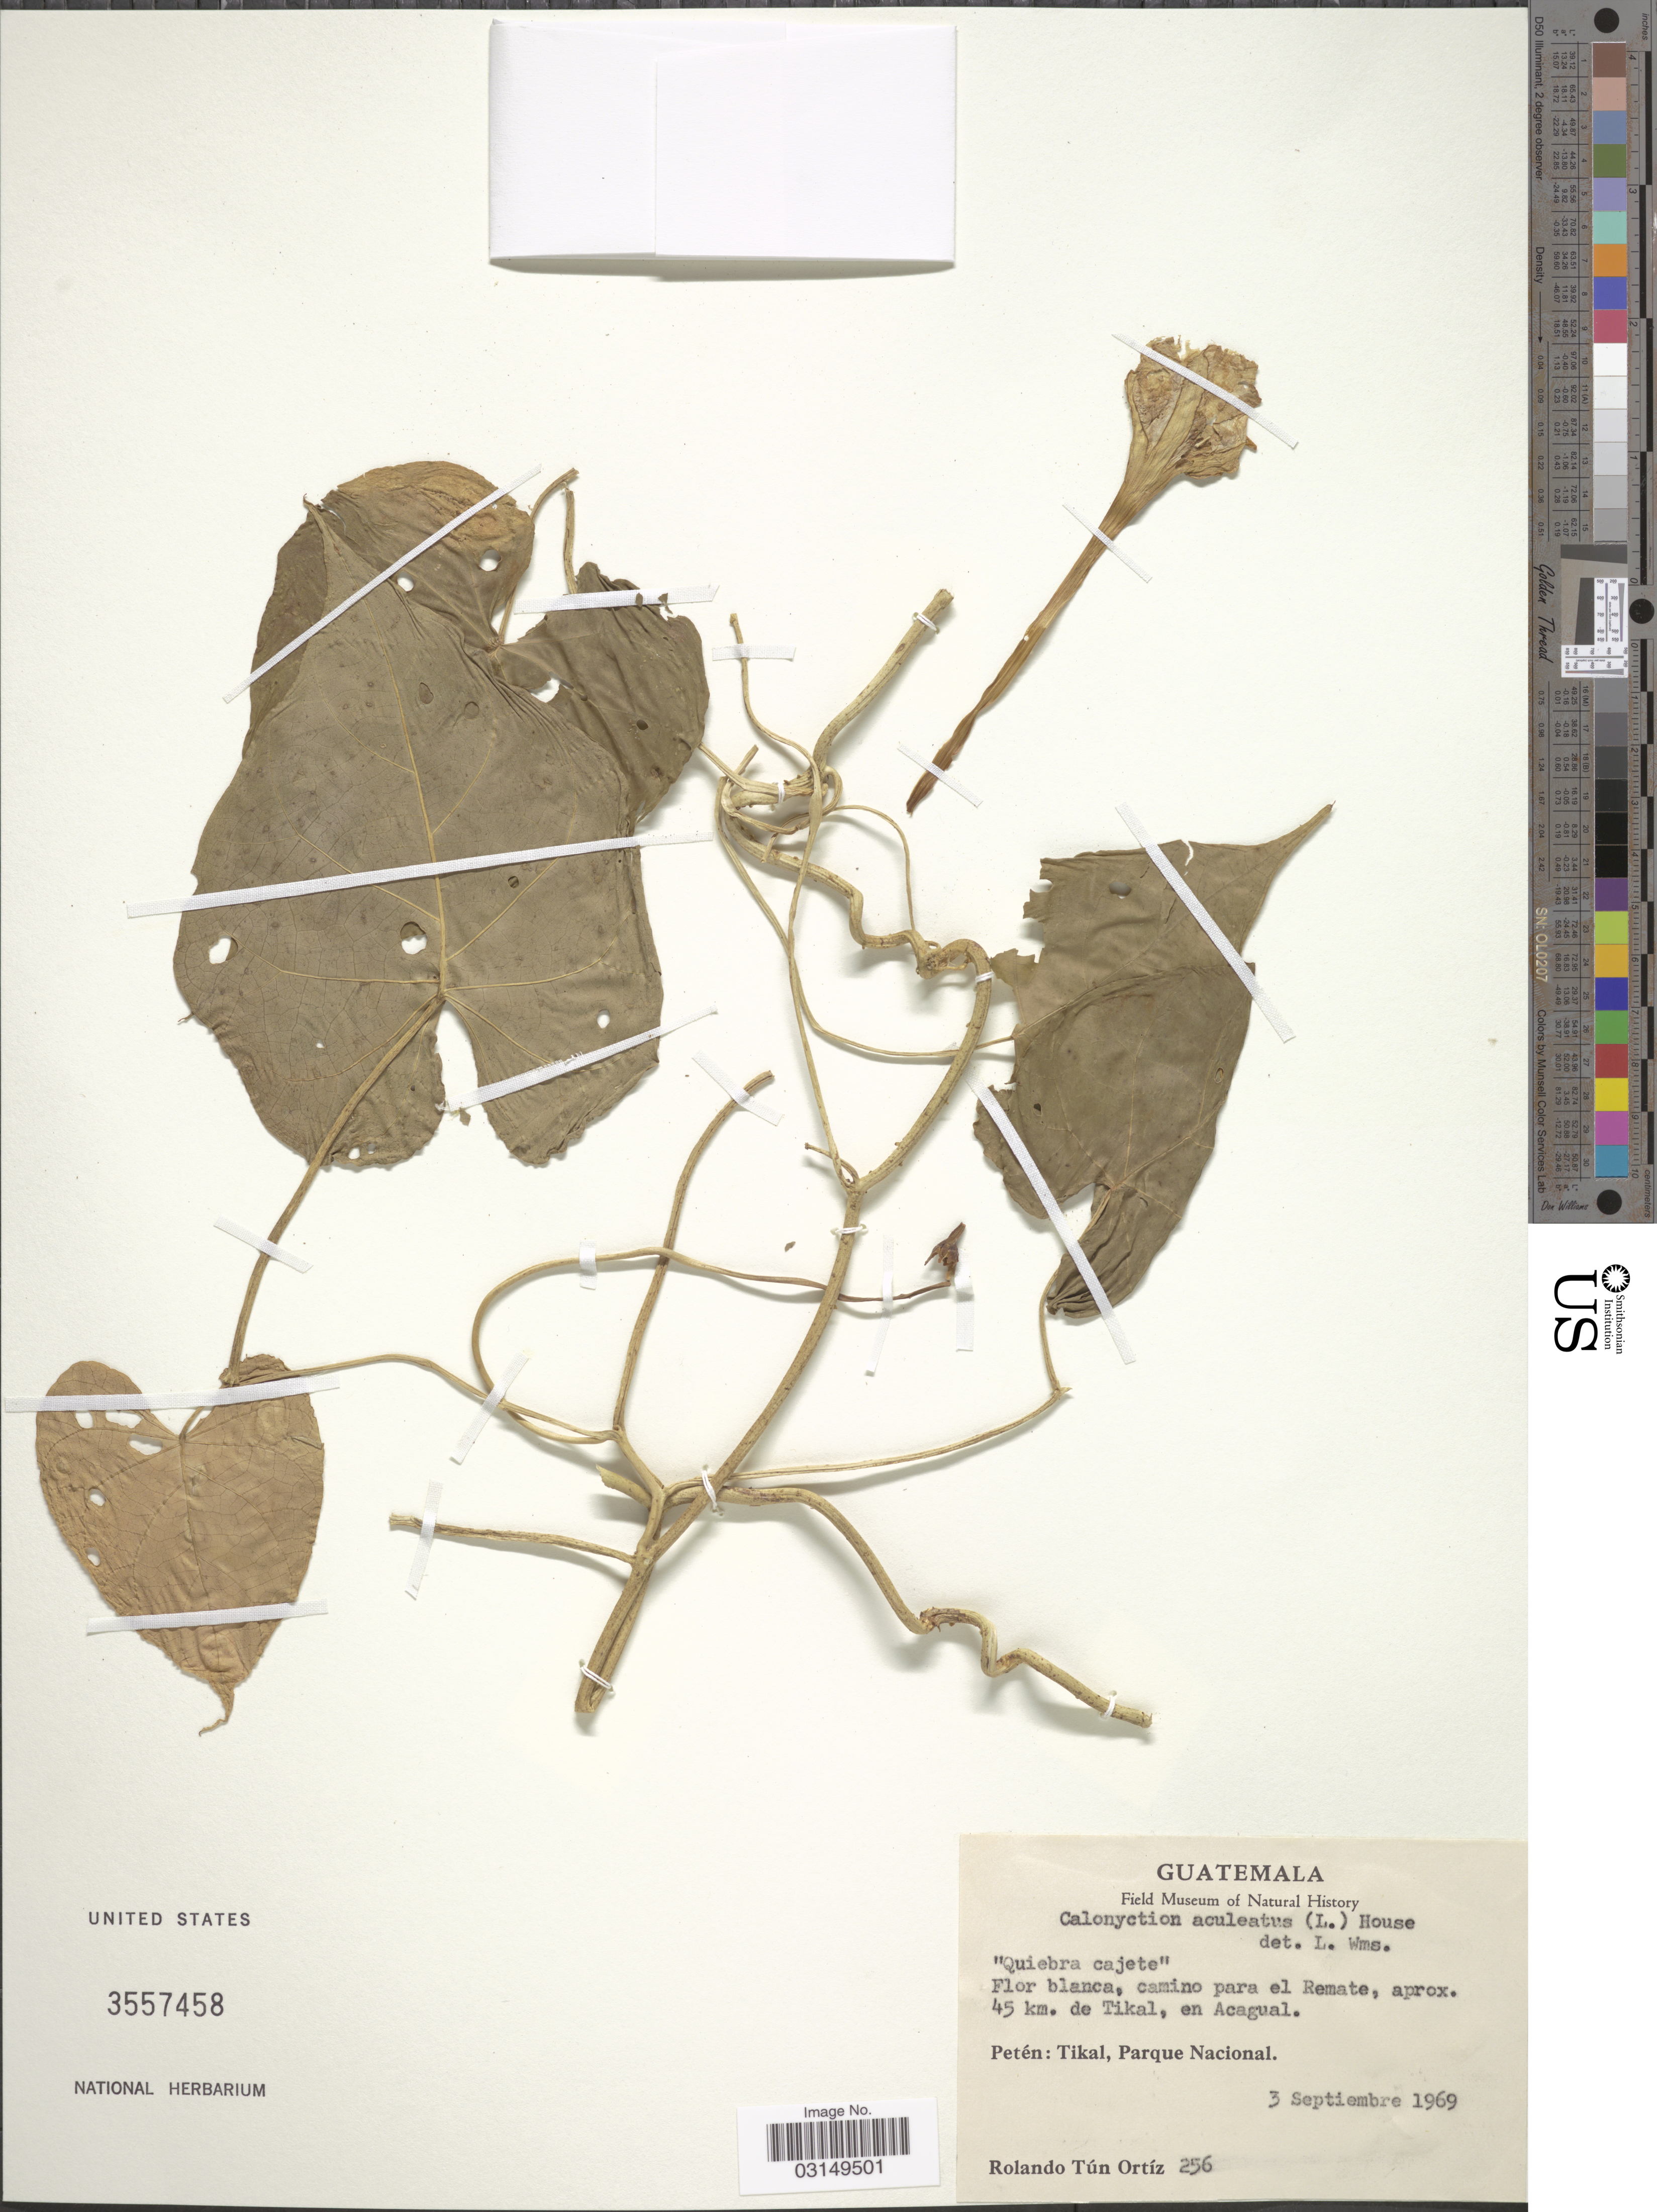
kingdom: Plantae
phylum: Tracheophyta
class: Magnoliopsida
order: Solanales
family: Convolvulaceae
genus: Ipomoea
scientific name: Ipomoea alba L.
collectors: R. Ortiz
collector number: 256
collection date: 1969-09-03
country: Guatemala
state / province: El Petén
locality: Camino para el Remate, aprox. 45 km. de Tikal, en Acagual. Petén: Tikal, Parque Nacional.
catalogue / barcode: US 3557458